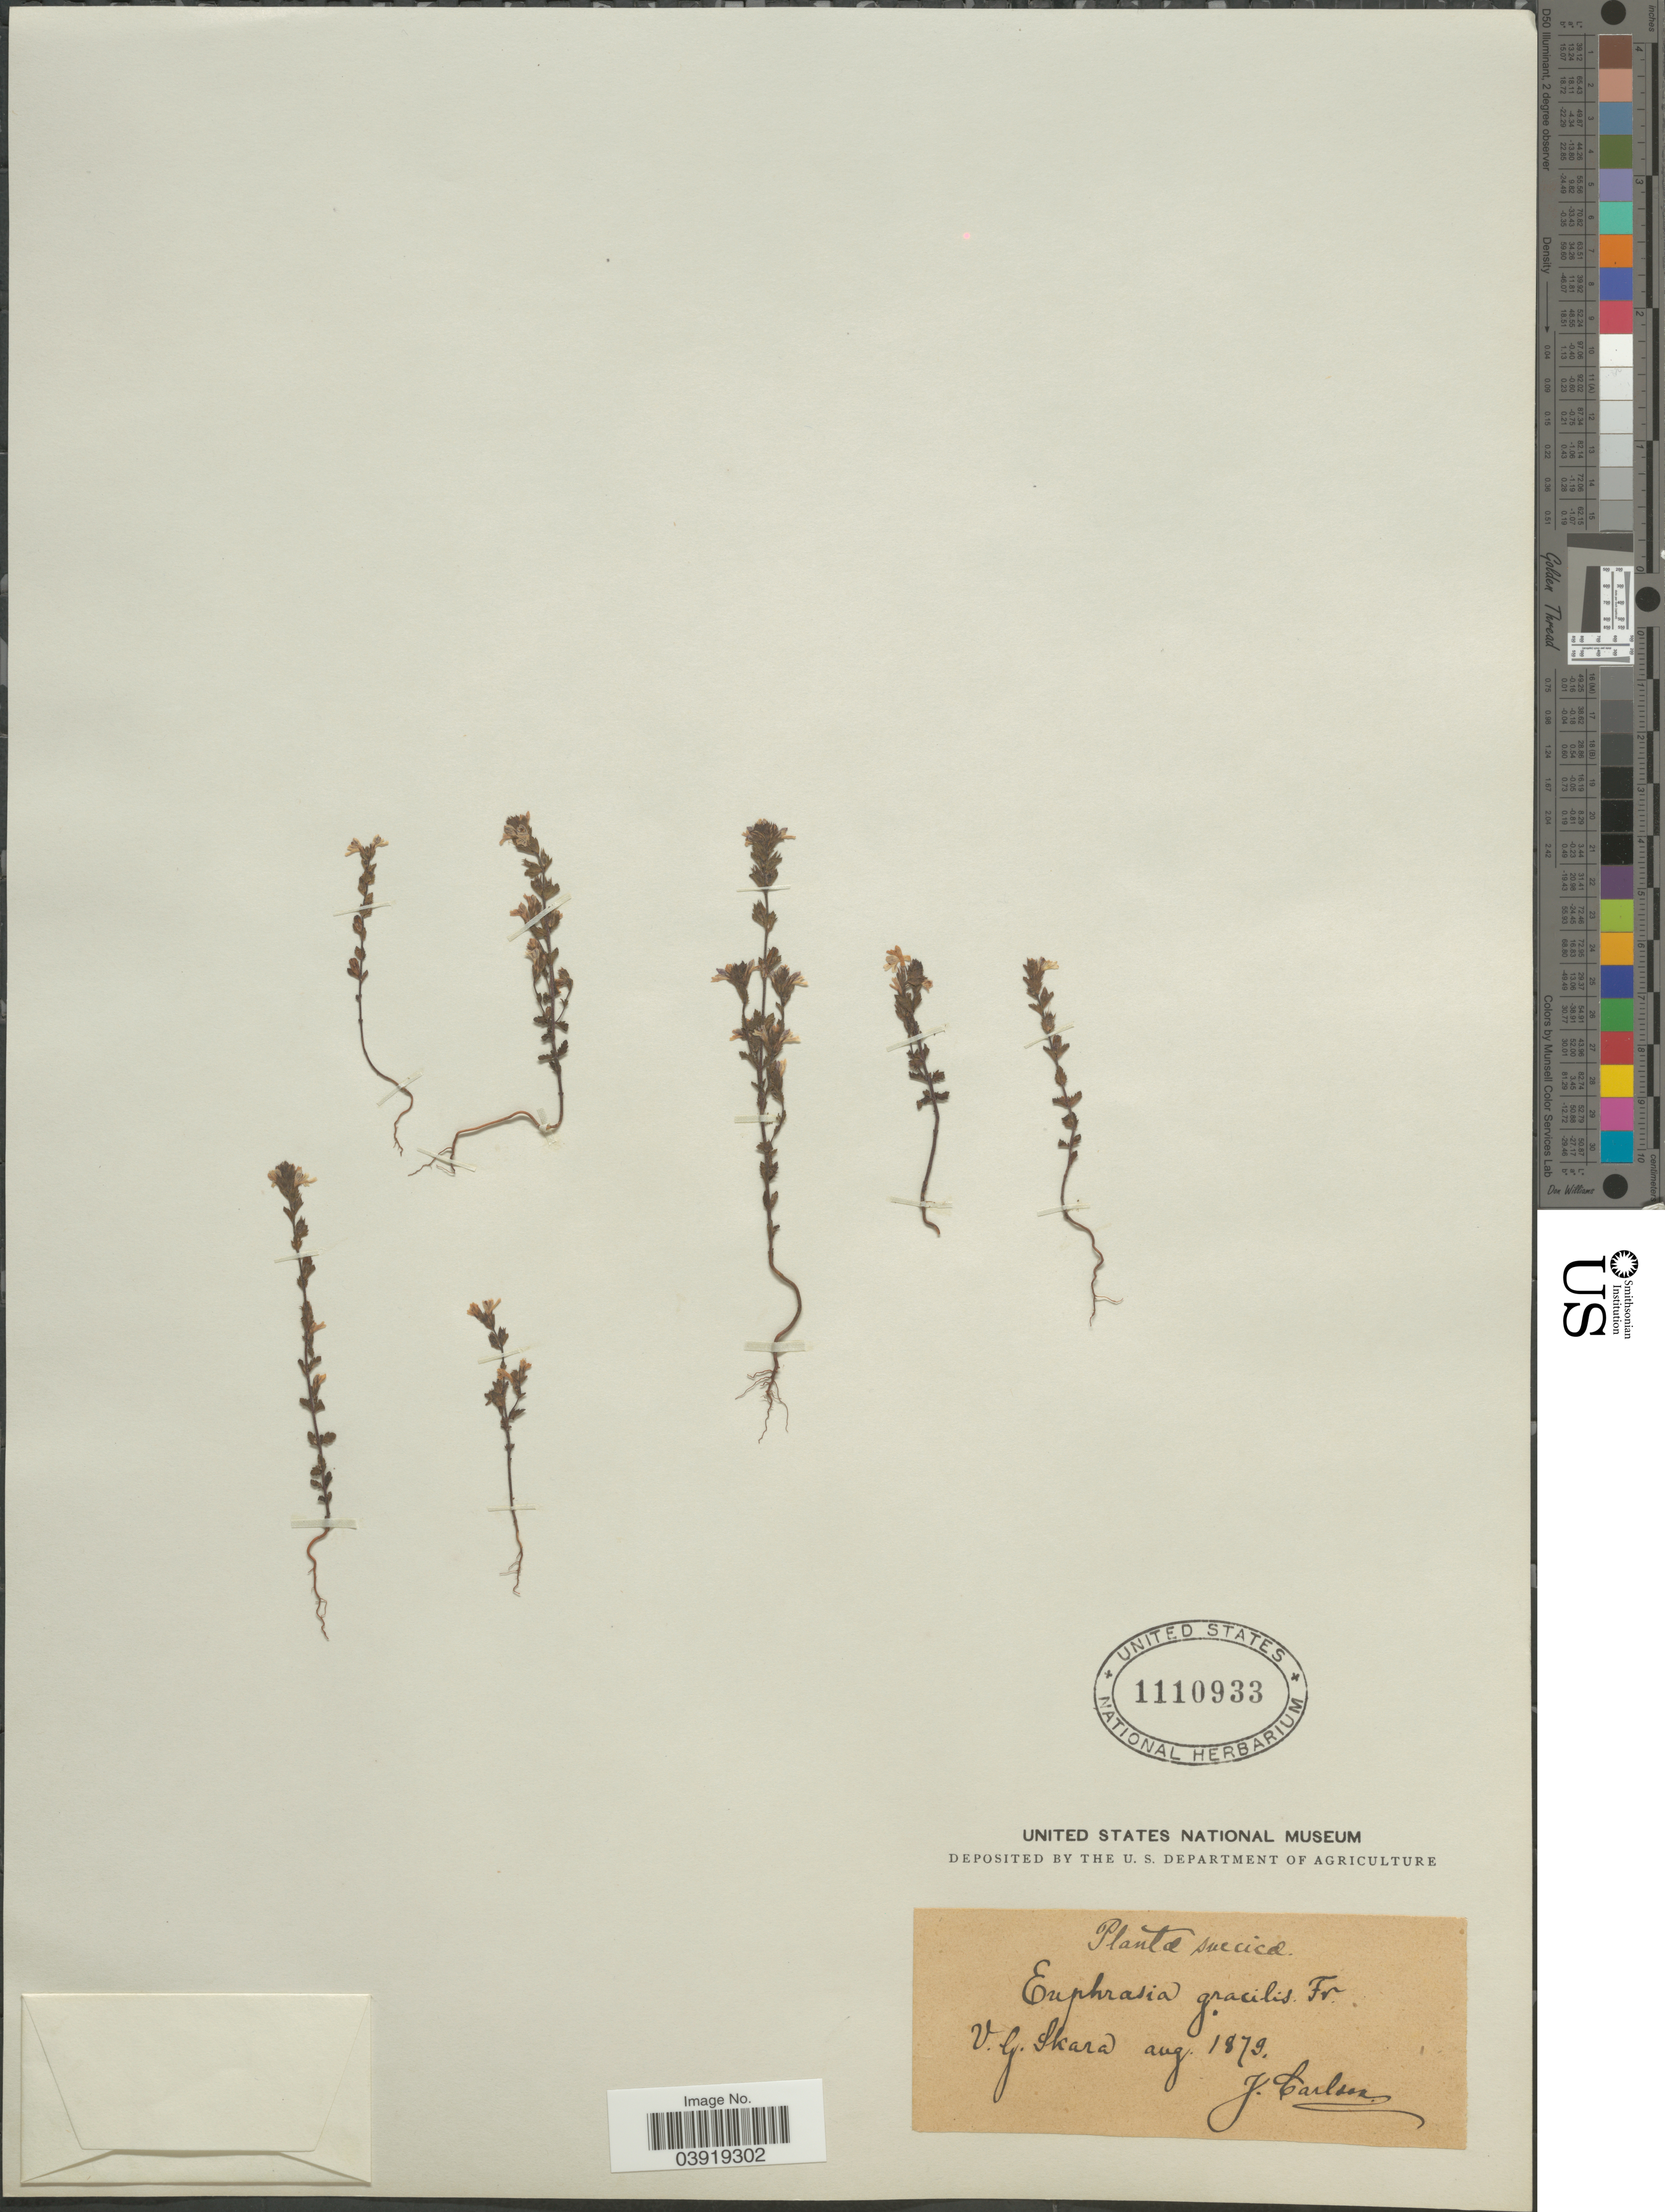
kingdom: Plantae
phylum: Tracheophyta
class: Magnoliopsida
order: Lamiales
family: Orobanchaceae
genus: Euphrasia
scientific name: Euphrasia gracilis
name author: (Fr.) Fr.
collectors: J. Carlson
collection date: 1879-08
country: Sweden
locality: Suecicæ. V. G. Skara.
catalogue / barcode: US 1110933